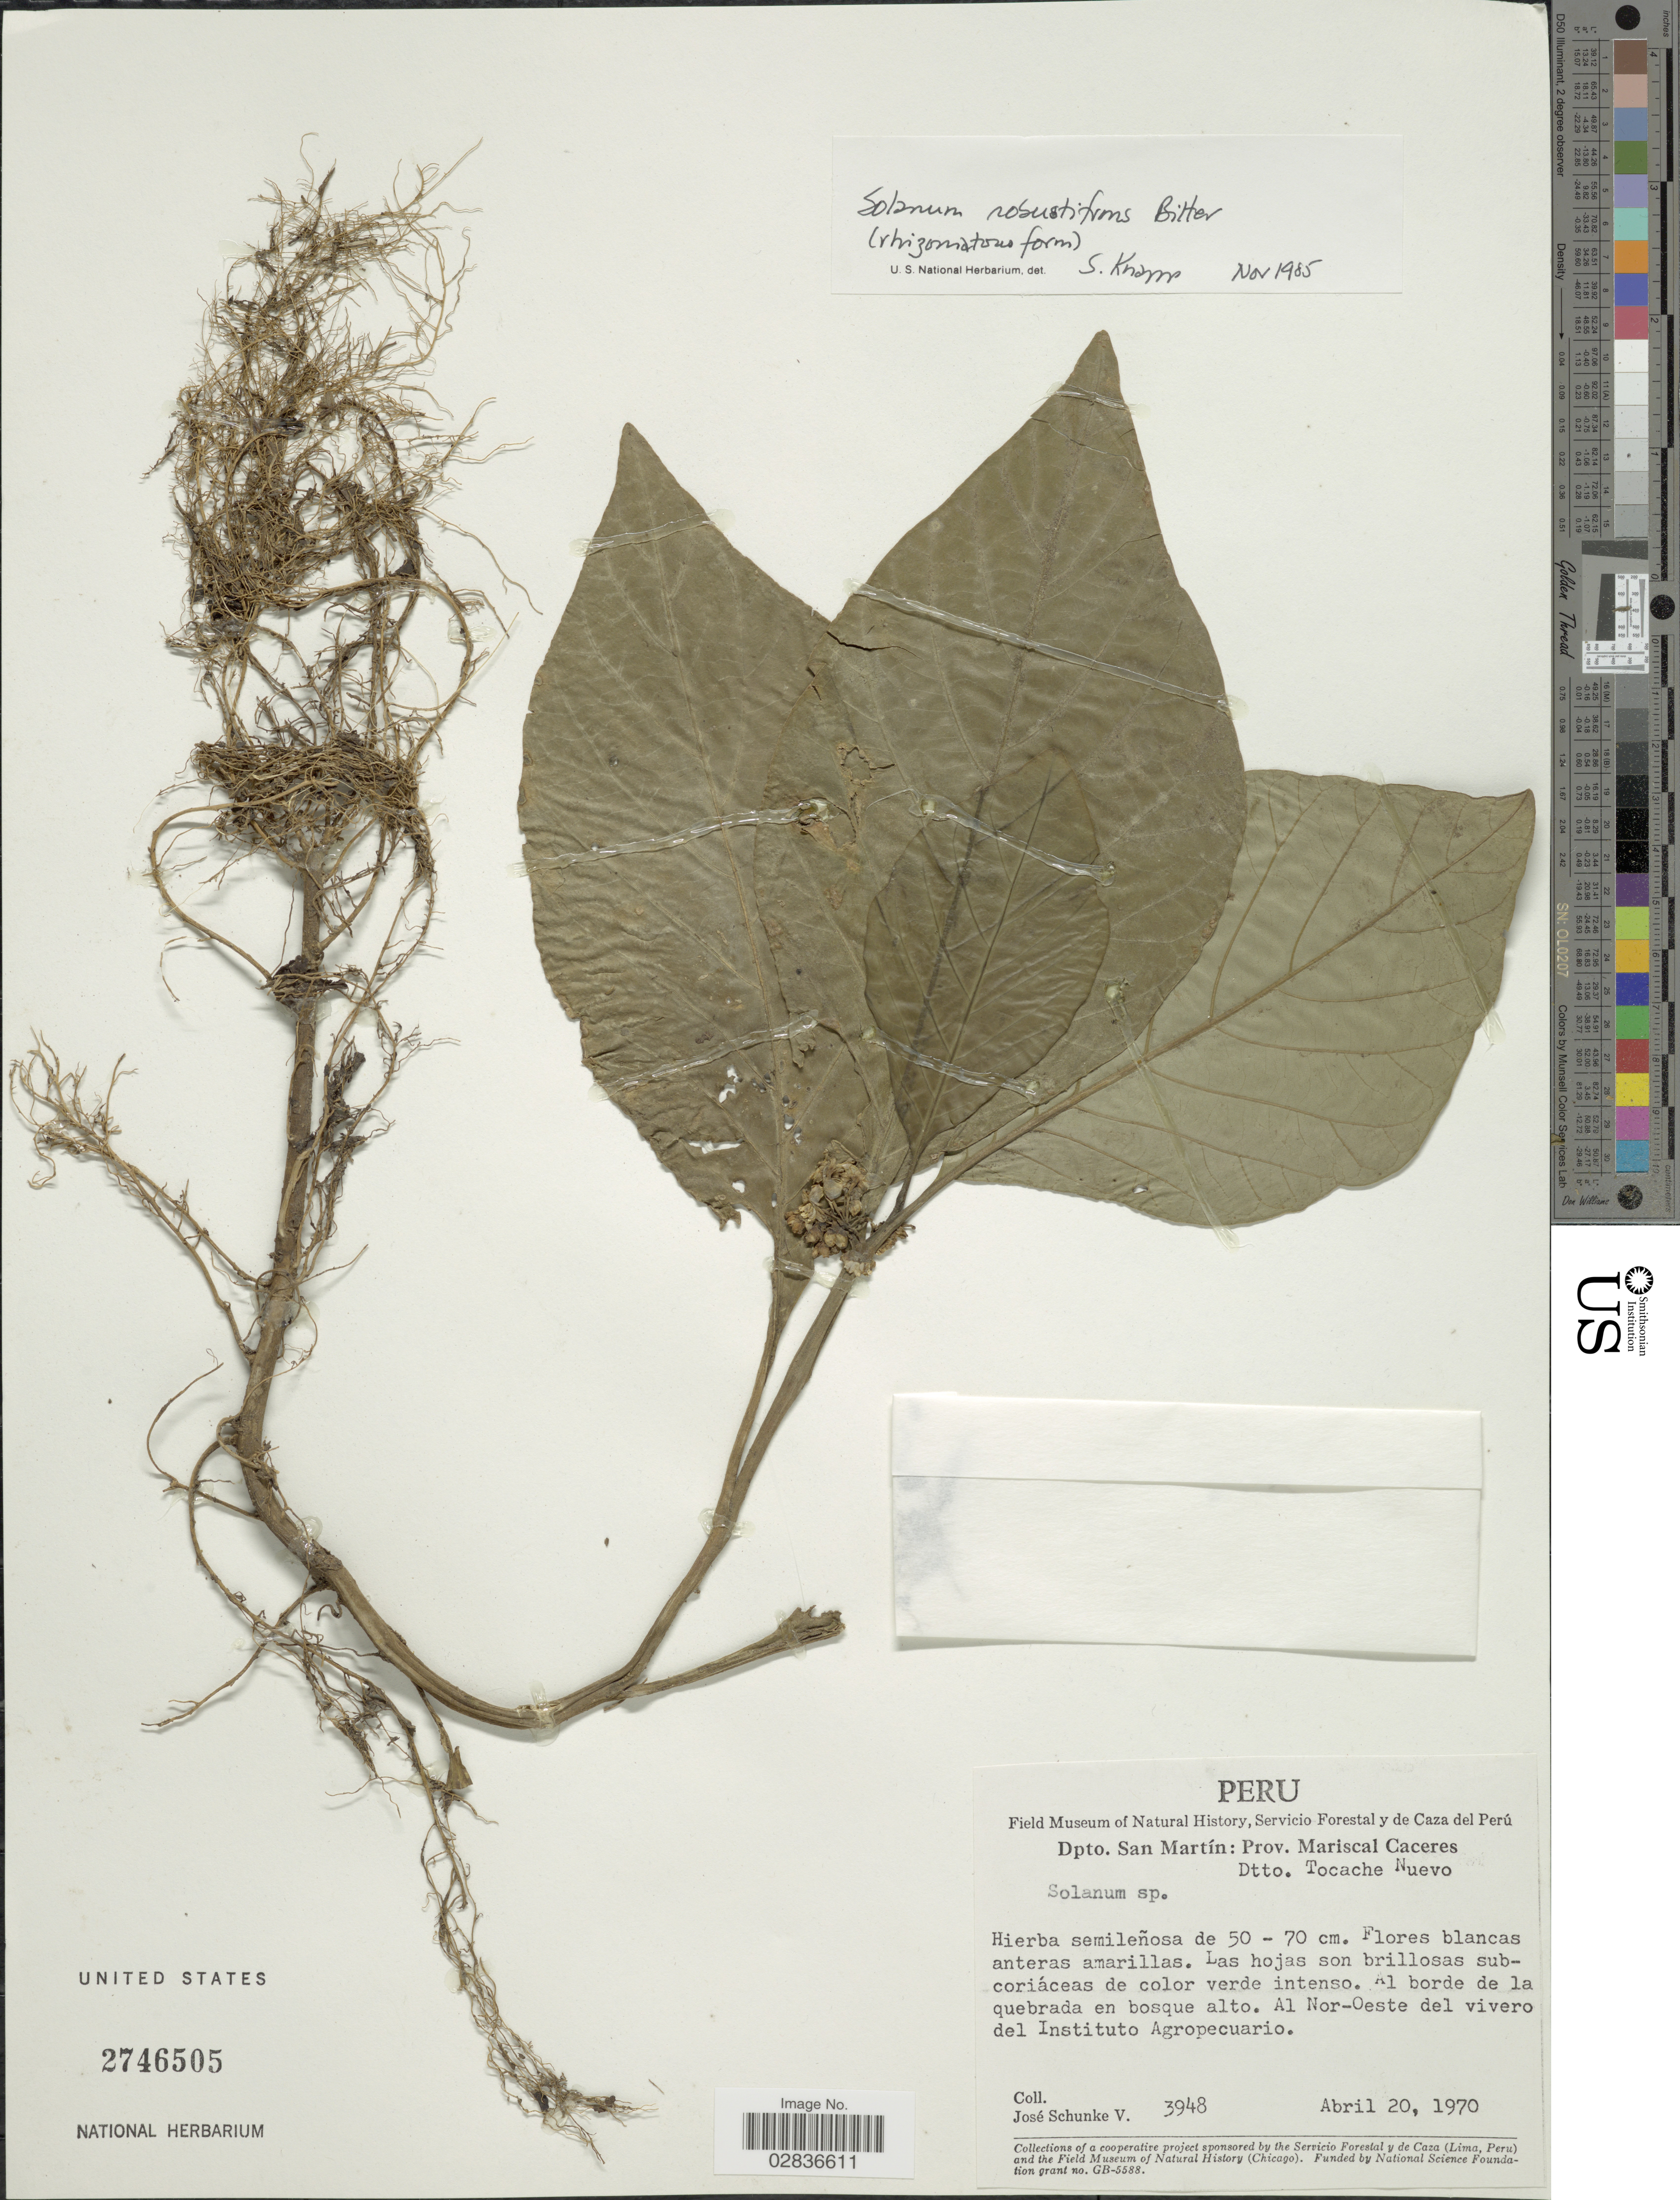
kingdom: Plantae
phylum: Tracheophyta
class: Magnoliopsida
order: Solanales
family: Solanaceae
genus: Solanum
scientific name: Solanum robustifrons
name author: Bitter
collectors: J. Schunke Vigo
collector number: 3948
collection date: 1970-04-20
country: Peru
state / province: San Martín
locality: Dpto. San Martín: Prov. Mariscal Caceres. Dtto. Tocache Nuevo. Al Nor-Oeste del vivero del Instituto Agropecuario.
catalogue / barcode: US 2746505